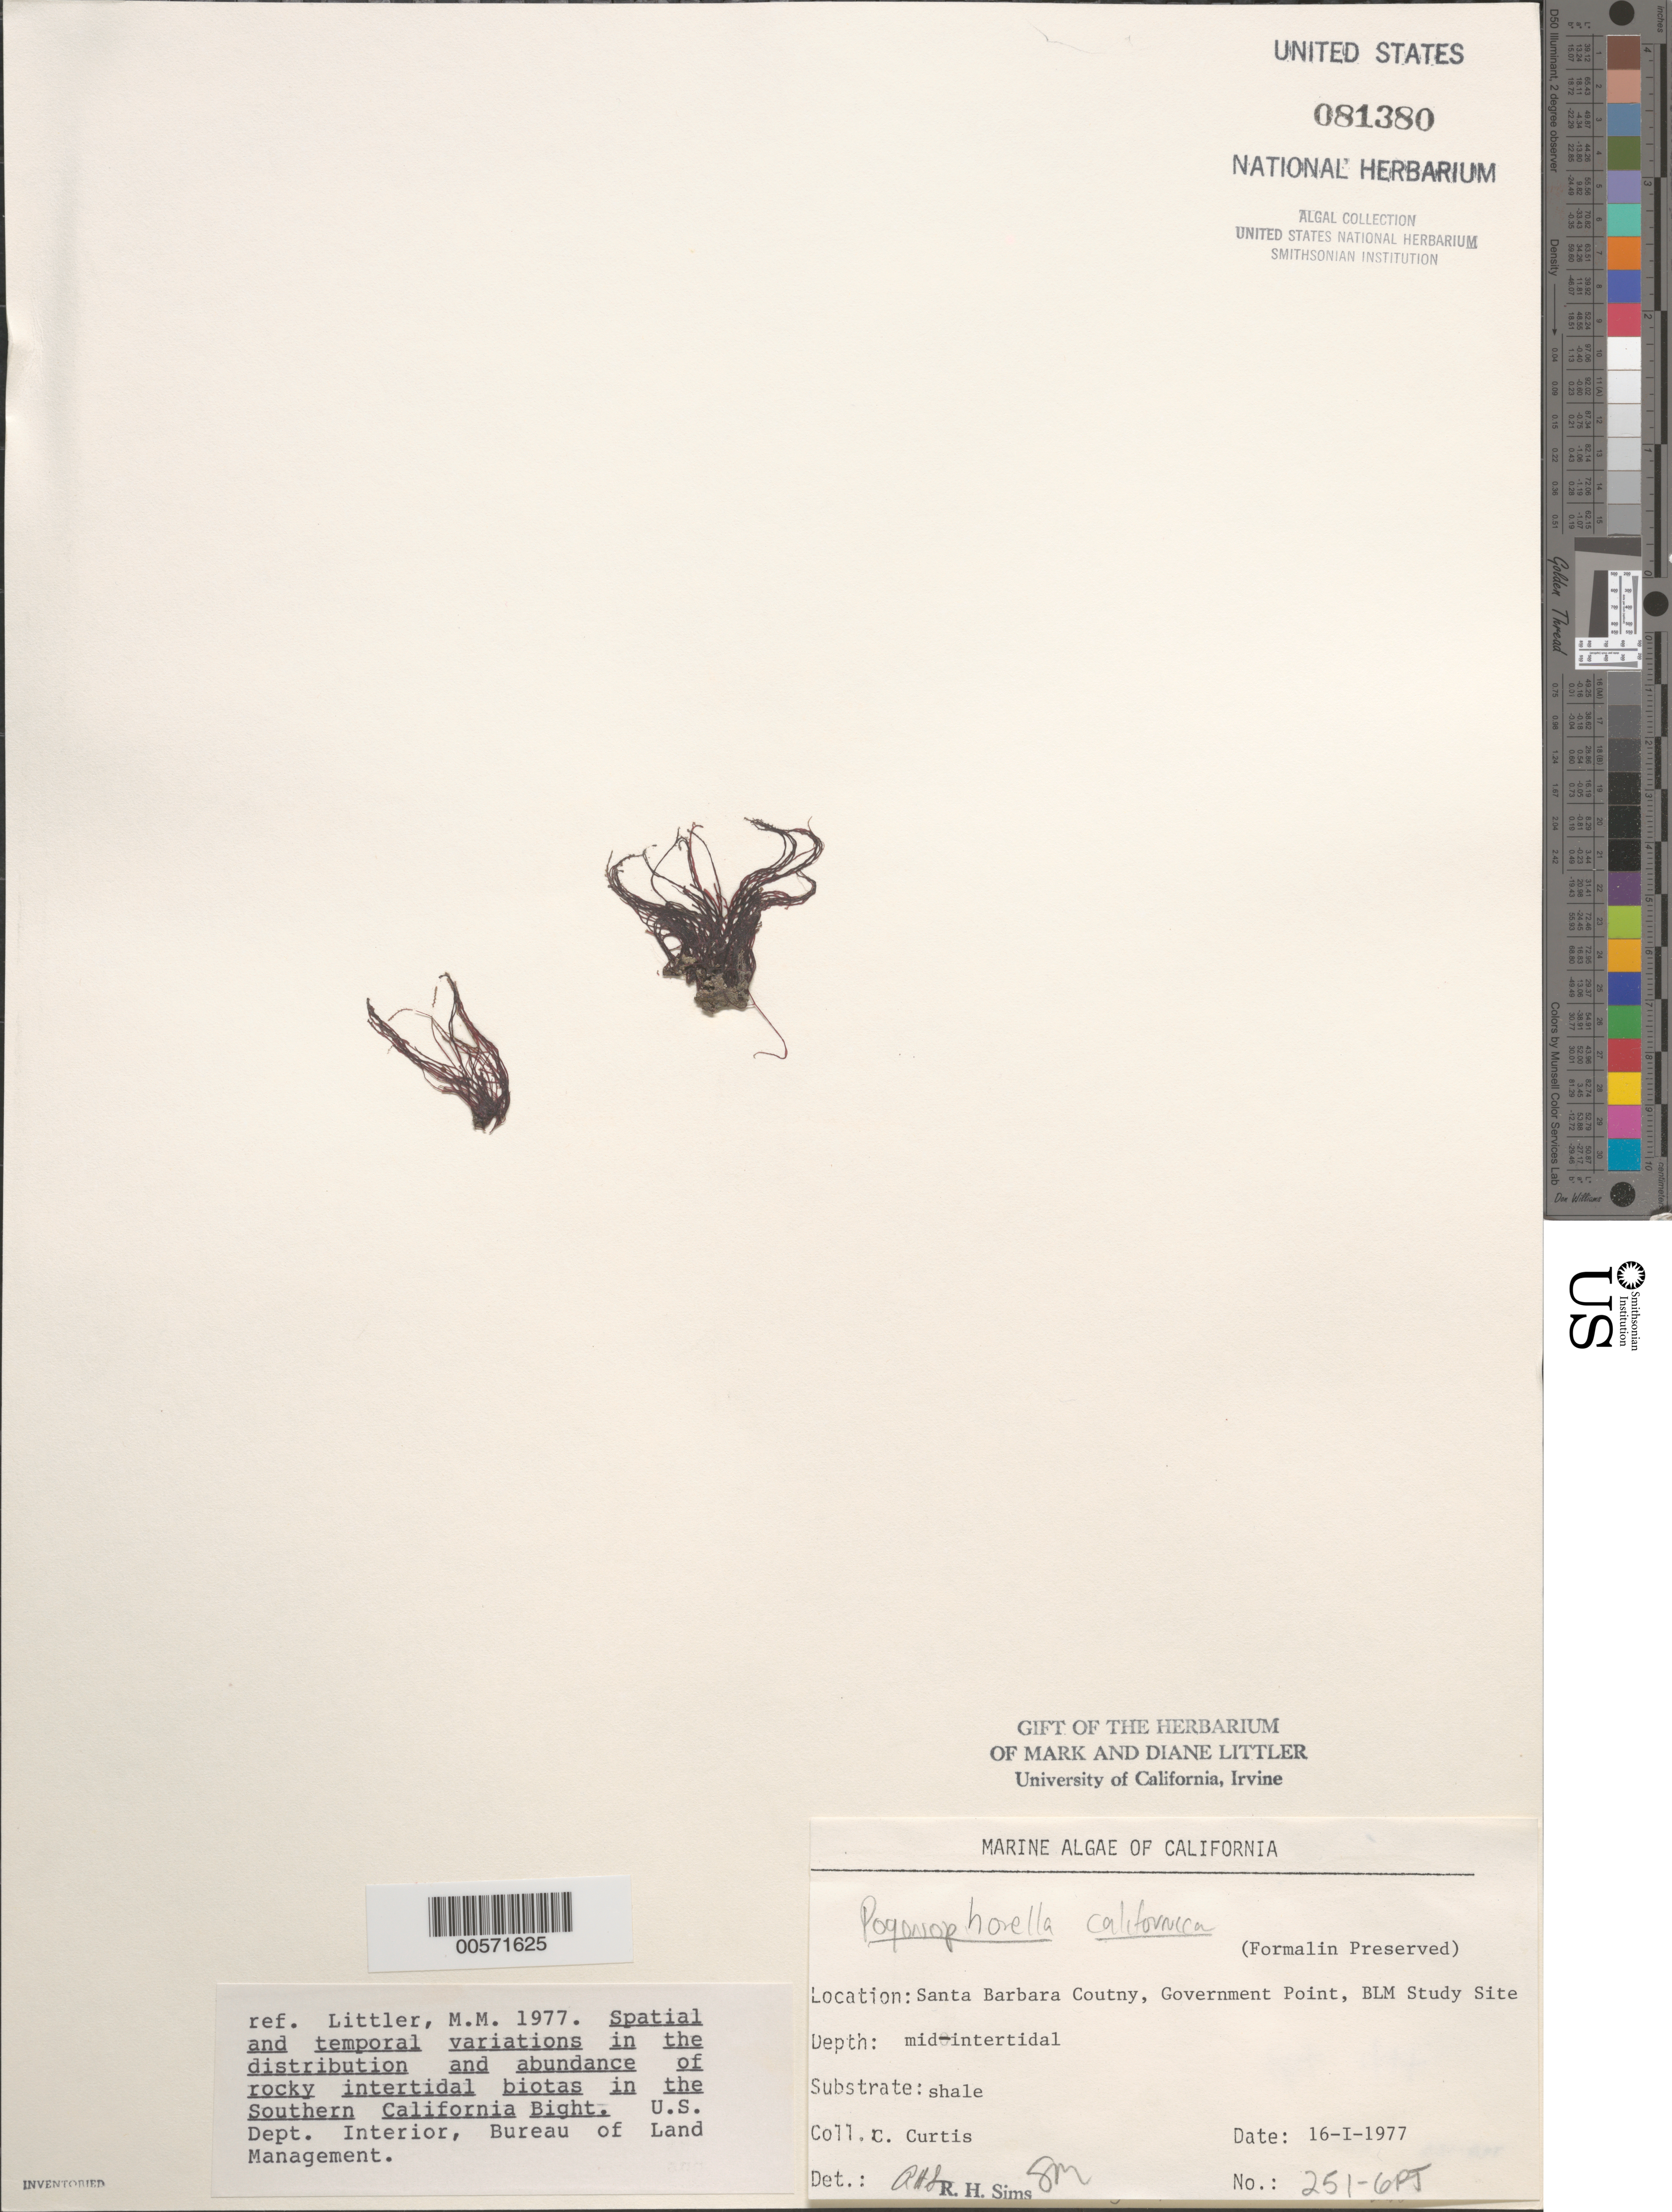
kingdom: Plantae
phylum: Rhodophyta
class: Florideophyceae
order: Ceramiales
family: Dasyaceae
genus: Dasya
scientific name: Dasya binghamiae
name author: A.J.K. Millar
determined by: Algae name updating Project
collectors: C. Curtis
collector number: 251-gpt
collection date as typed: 16 Jan 1977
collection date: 1977-01-16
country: United States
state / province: California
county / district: Santa Barbara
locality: Government Point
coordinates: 34 26'31"N, 120 24'06"W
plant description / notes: BLM-SOCALBIGHT Rocky Intertidal Survey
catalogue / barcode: US 81380